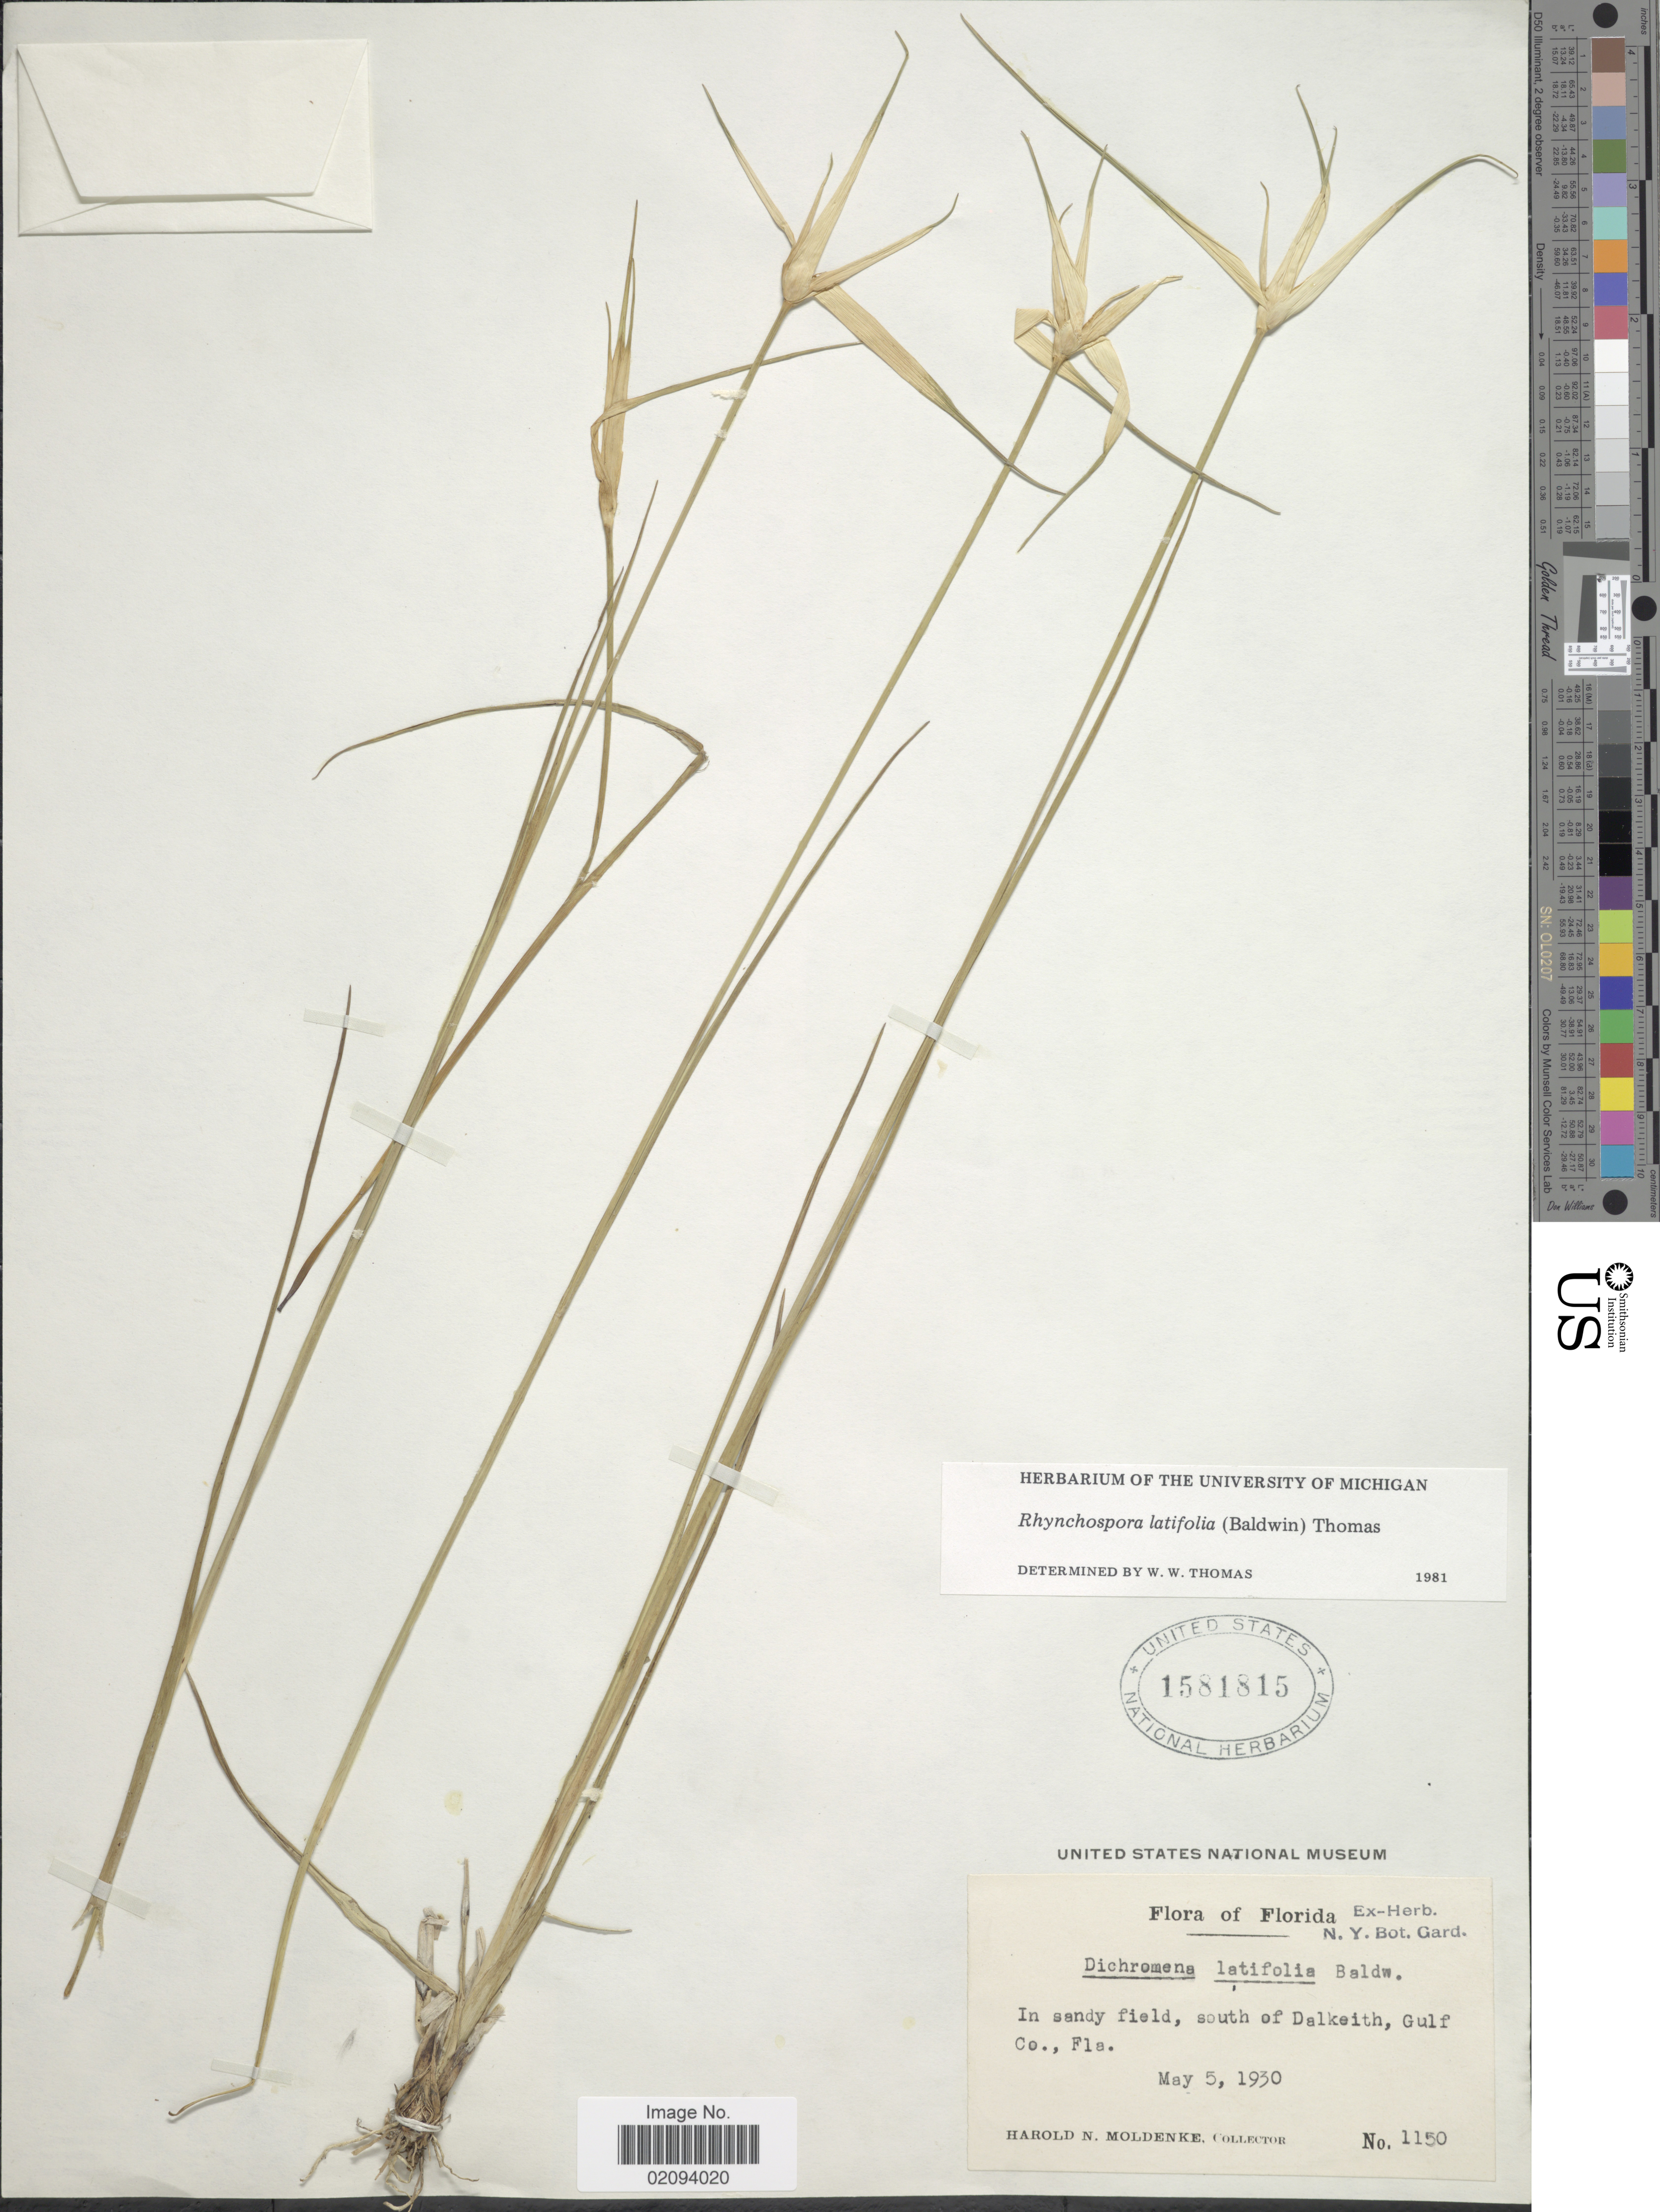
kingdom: Plantae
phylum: Tracheophyta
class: Liliopsida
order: Poales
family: Cyperaceae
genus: Rhynchospora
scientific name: Rhynchospora latifolia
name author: (Baldwin ex Elliott) W.W. Thomas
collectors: H. N. Moldenke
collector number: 1150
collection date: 1930-05-05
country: United States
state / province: Florida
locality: In sandy field, south of Dalkeith, Gulf Co.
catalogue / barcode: US 1581815